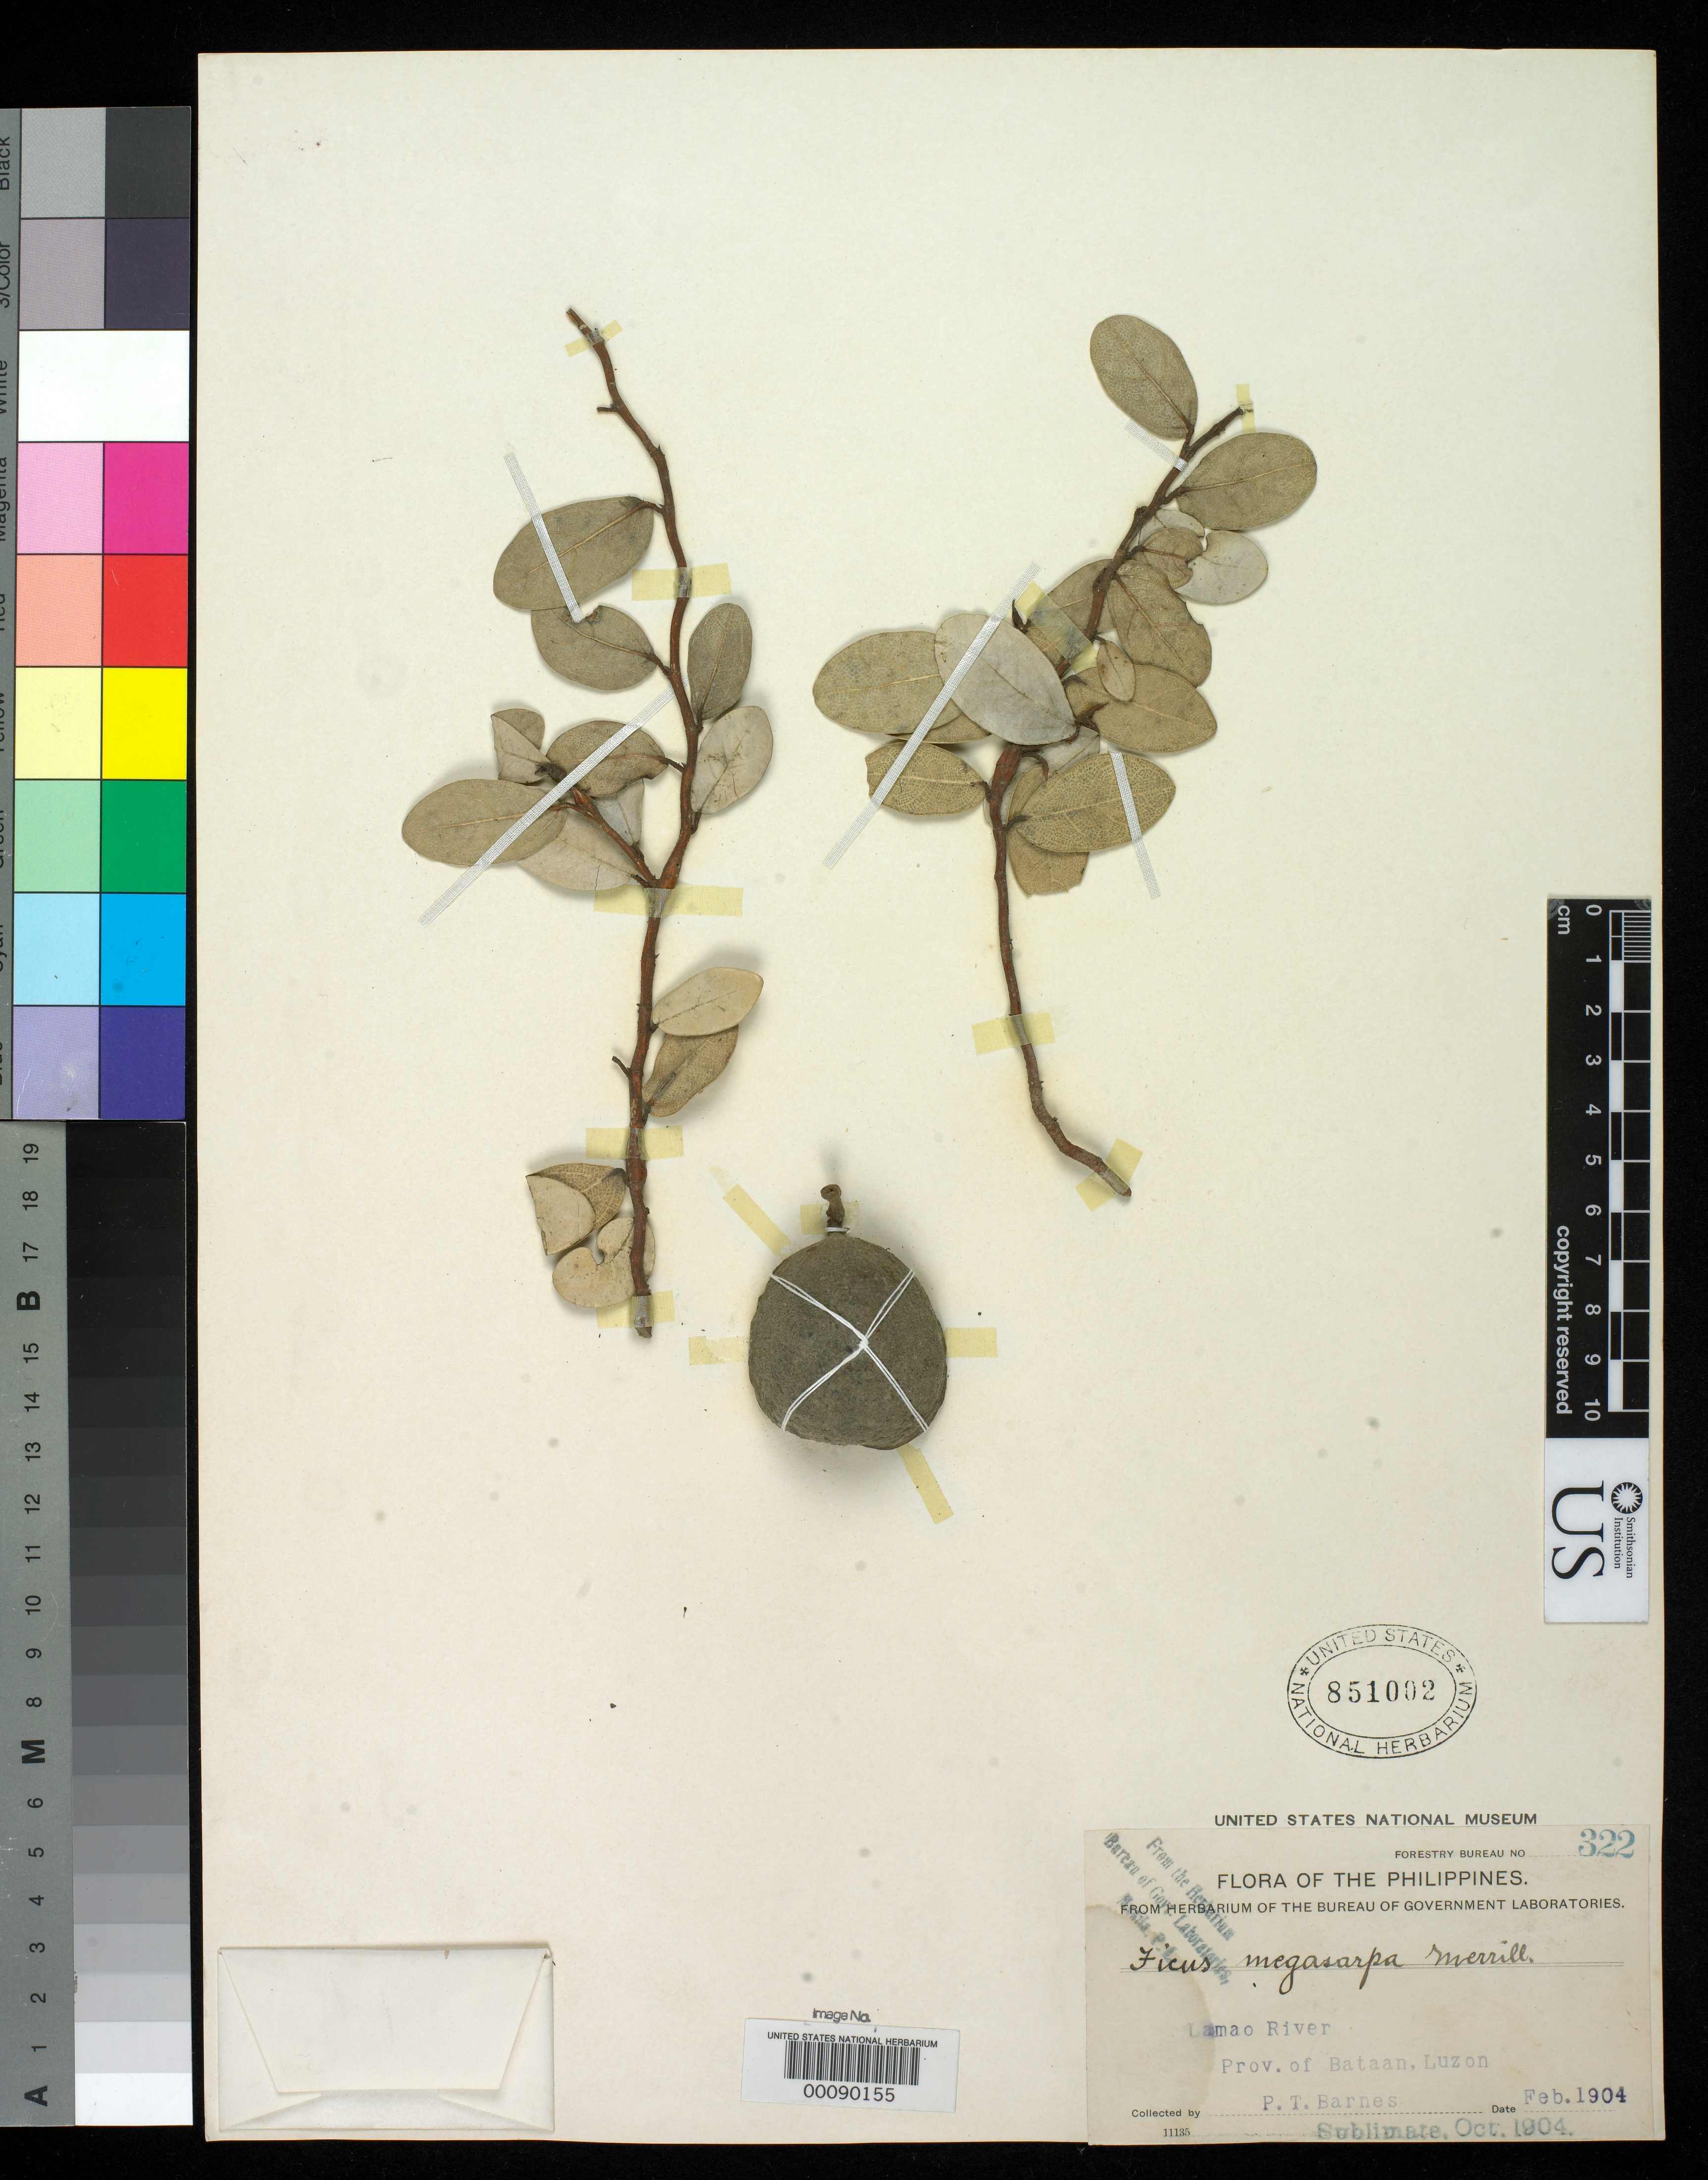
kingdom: Plantae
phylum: Tracheophyta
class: Magnoliopsida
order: Rosales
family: Moraceae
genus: Ficus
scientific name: Ficus megacarpa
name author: Merr.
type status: Isotype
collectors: P. Barnes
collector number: Bur. Sci. 322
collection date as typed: Feb 1904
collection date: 1904-02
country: Philippines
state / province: Central Luzon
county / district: Bataan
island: Luzon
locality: Lamao.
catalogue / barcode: US 851002